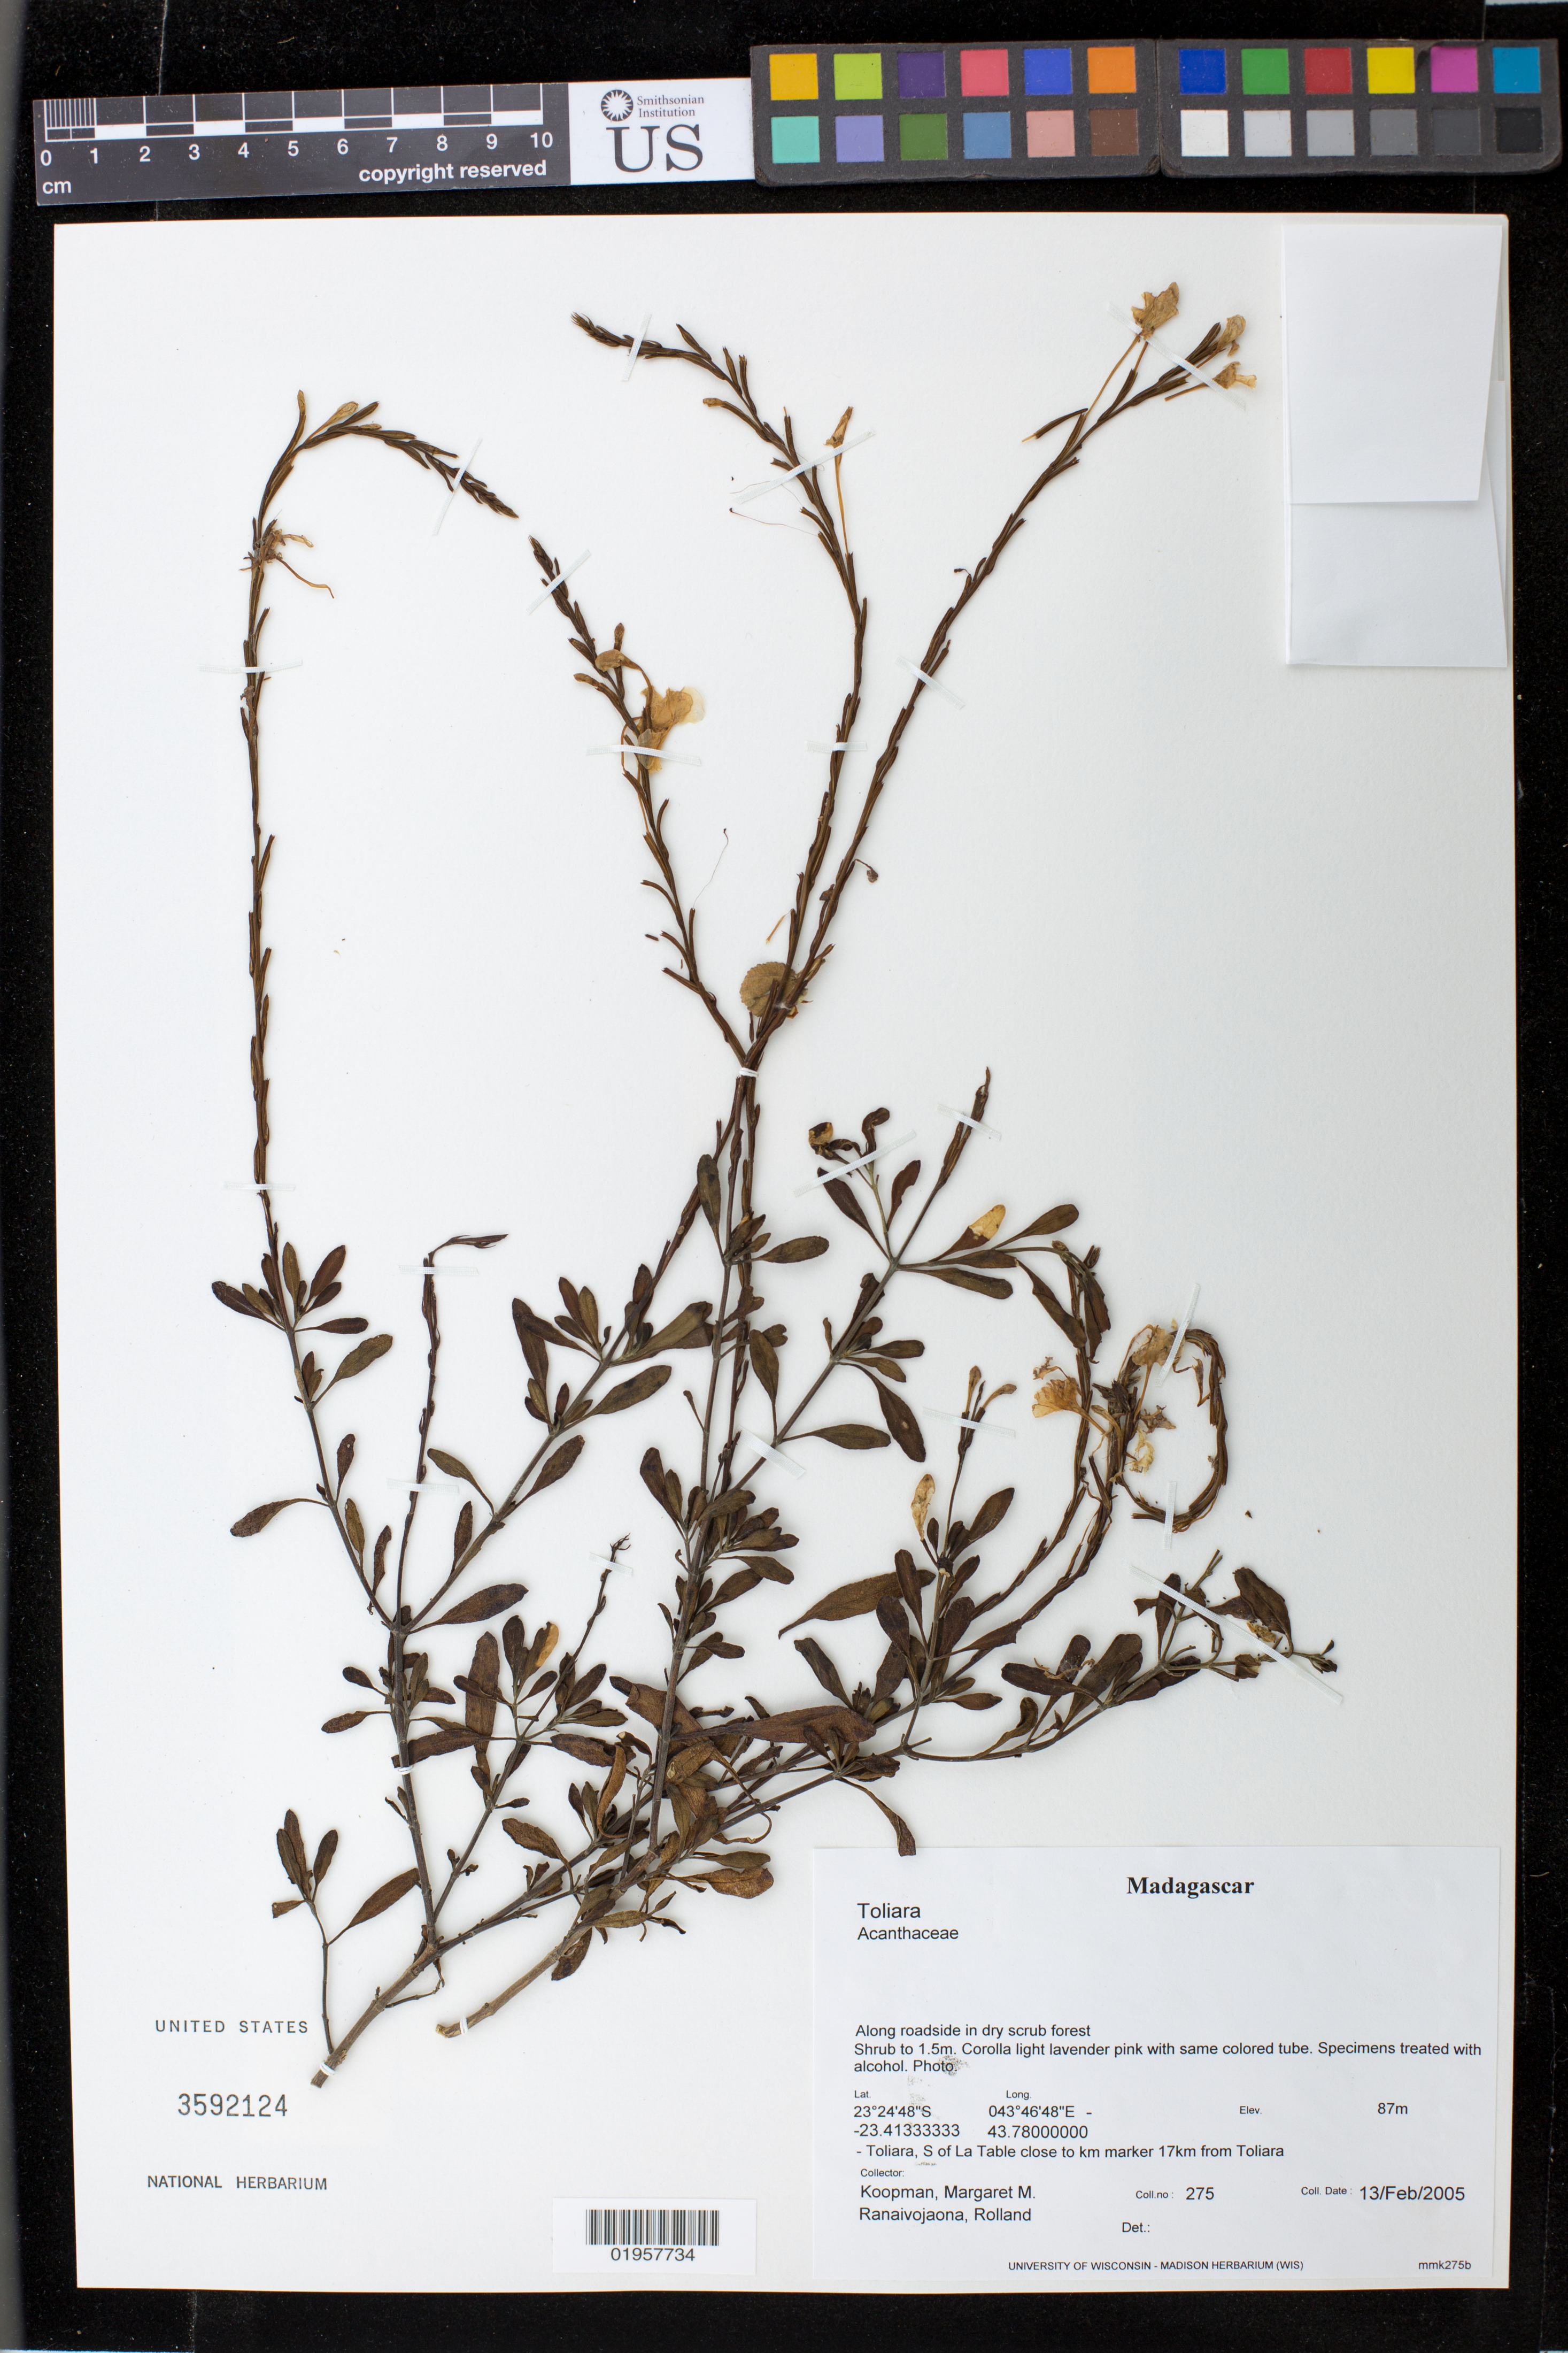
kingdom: Plantae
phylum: Tracheophyta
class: Magnoliopsida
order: Lamiales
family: Acanthaceae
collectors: M. M. Koopman & R. Ranaivojaona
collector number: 275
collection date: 2005-02-13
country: Madagascar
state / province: Atsimo-Andrefana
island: Madagascar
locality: Toliara, S of La Table, close to km marker 17 km from Toliara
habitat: Along roadside in dry scrub forest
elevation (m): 87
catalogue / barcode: US 3592124